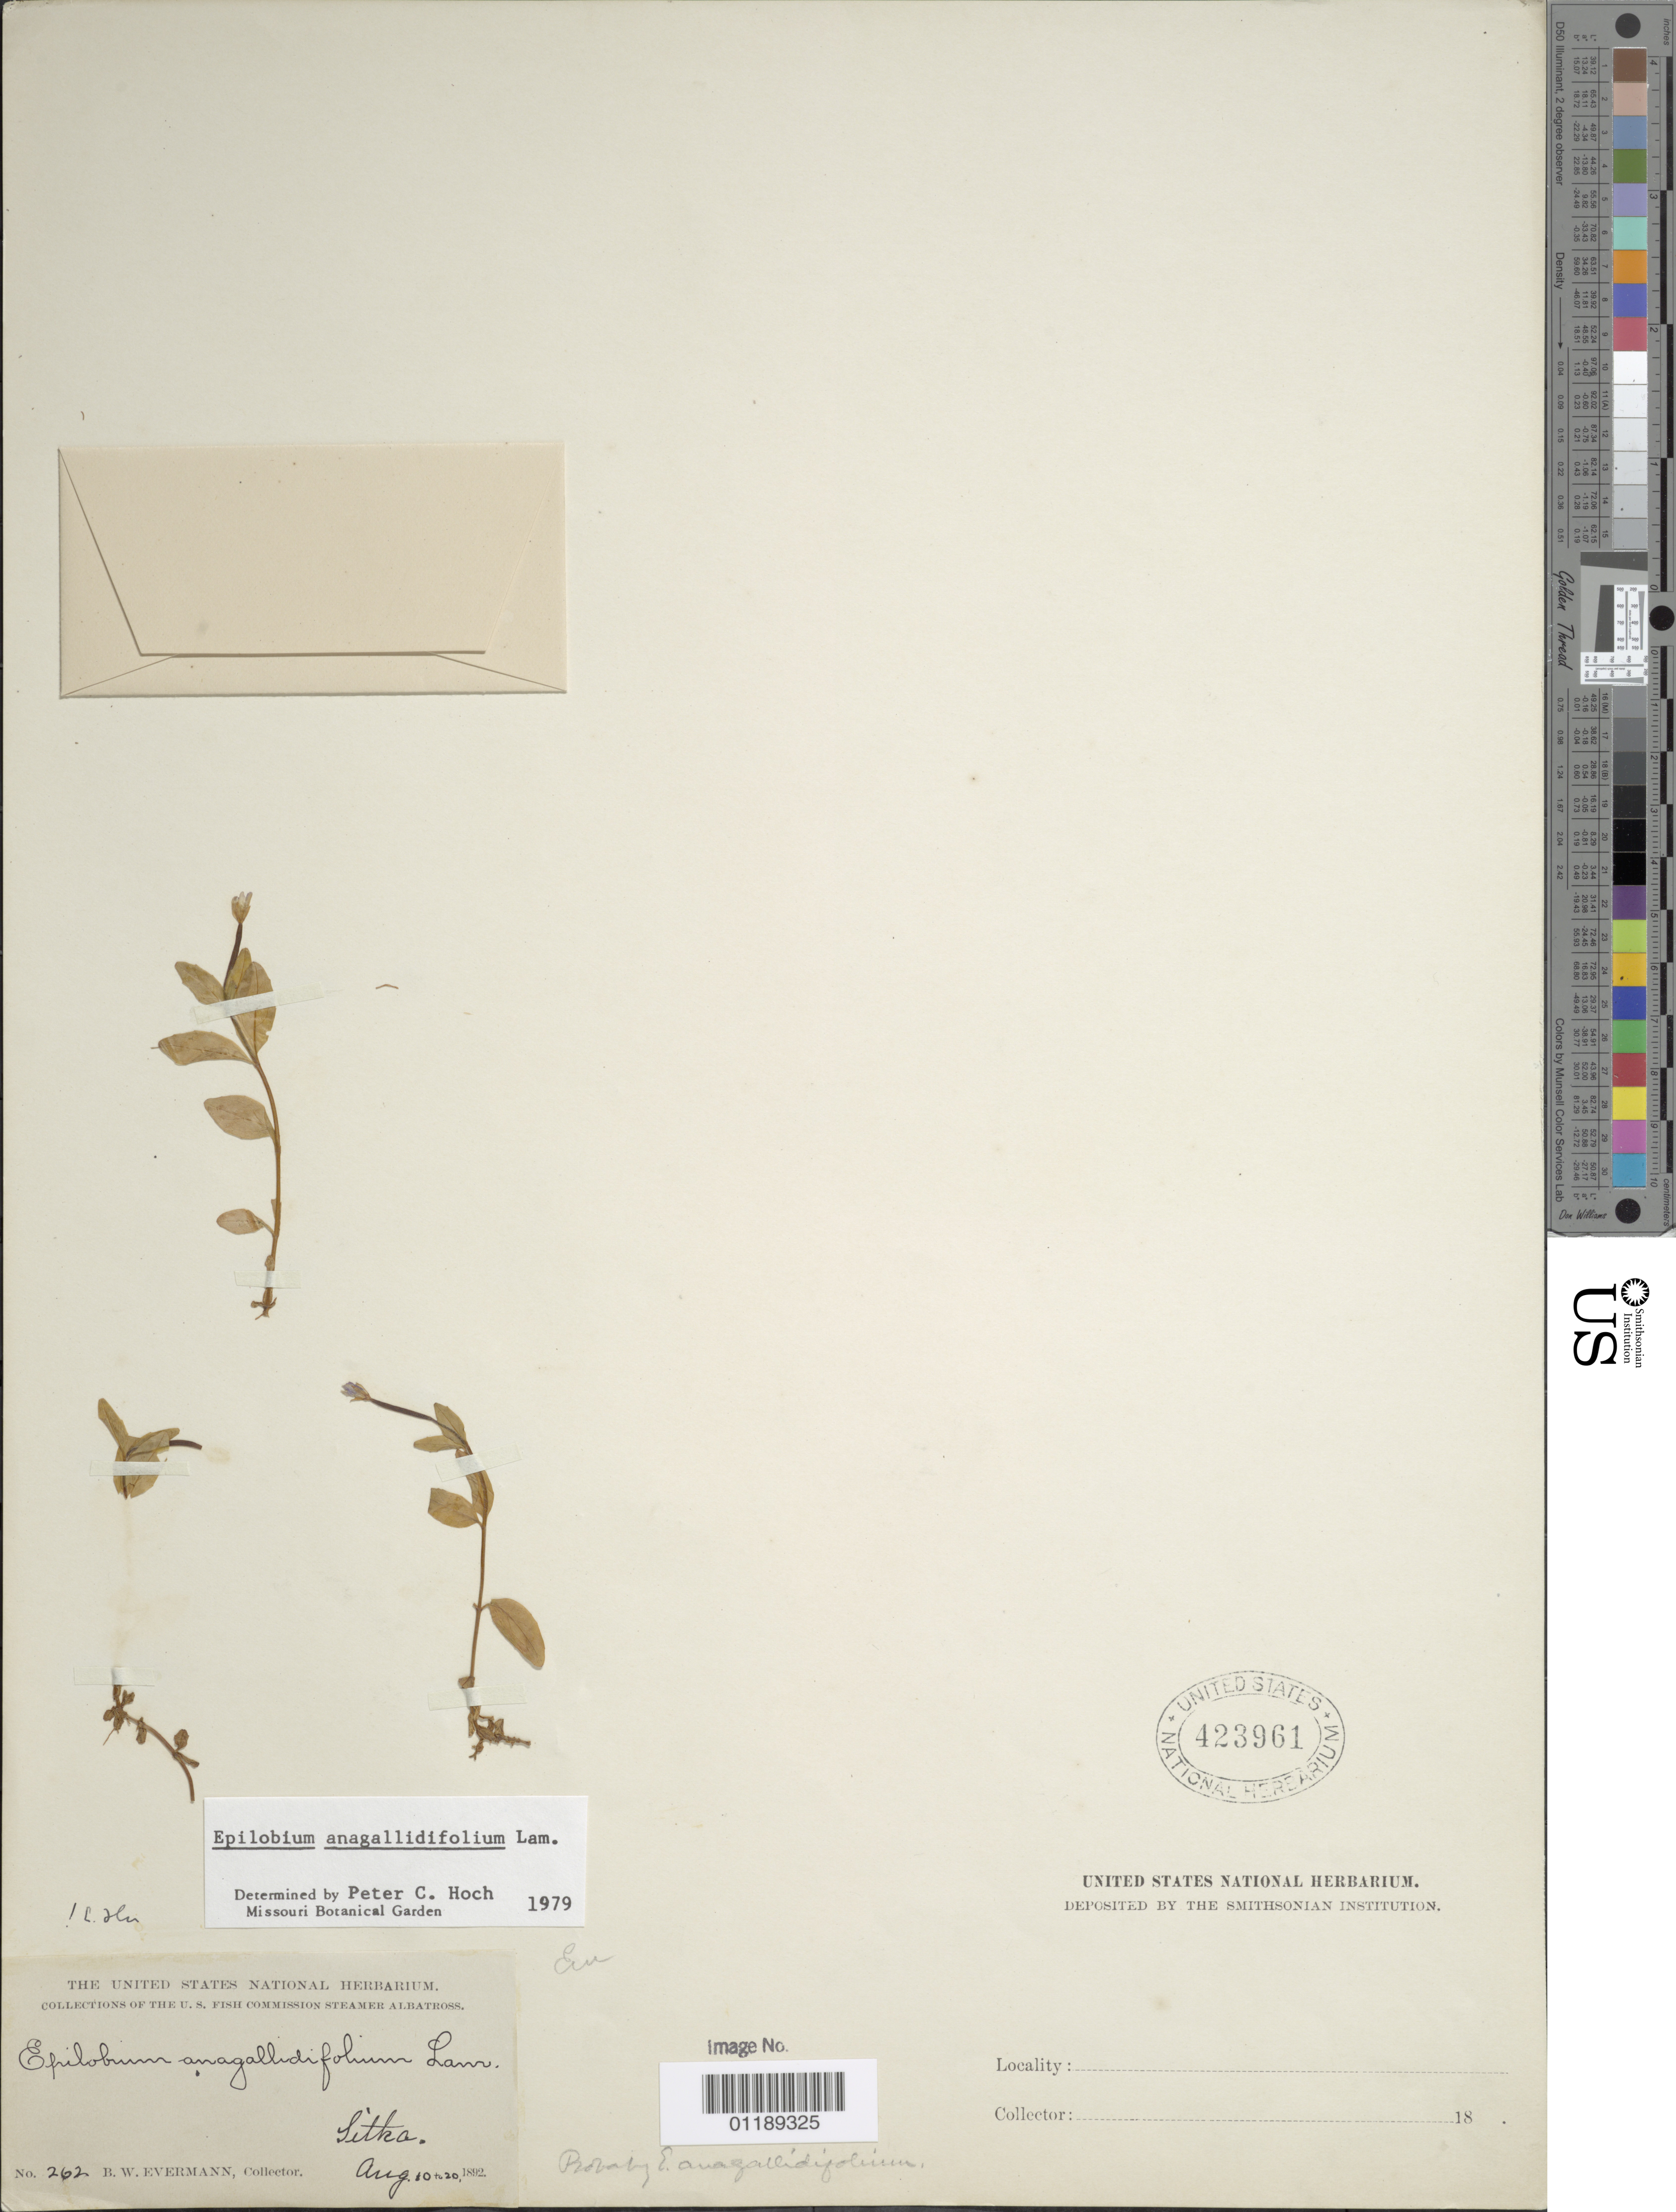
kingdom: Plantae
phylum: Tracheophyta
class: Magnoliopsida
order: Myrtales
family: Onagraceae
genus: Epilobium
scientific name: Epilobium anagallidifolium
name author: Lam.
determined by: Hoch, P. C.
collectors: B. W. Evermann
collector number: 262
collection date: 1892-08-10/1892-08-20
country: United States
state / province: Alaska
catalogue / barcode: US 423961